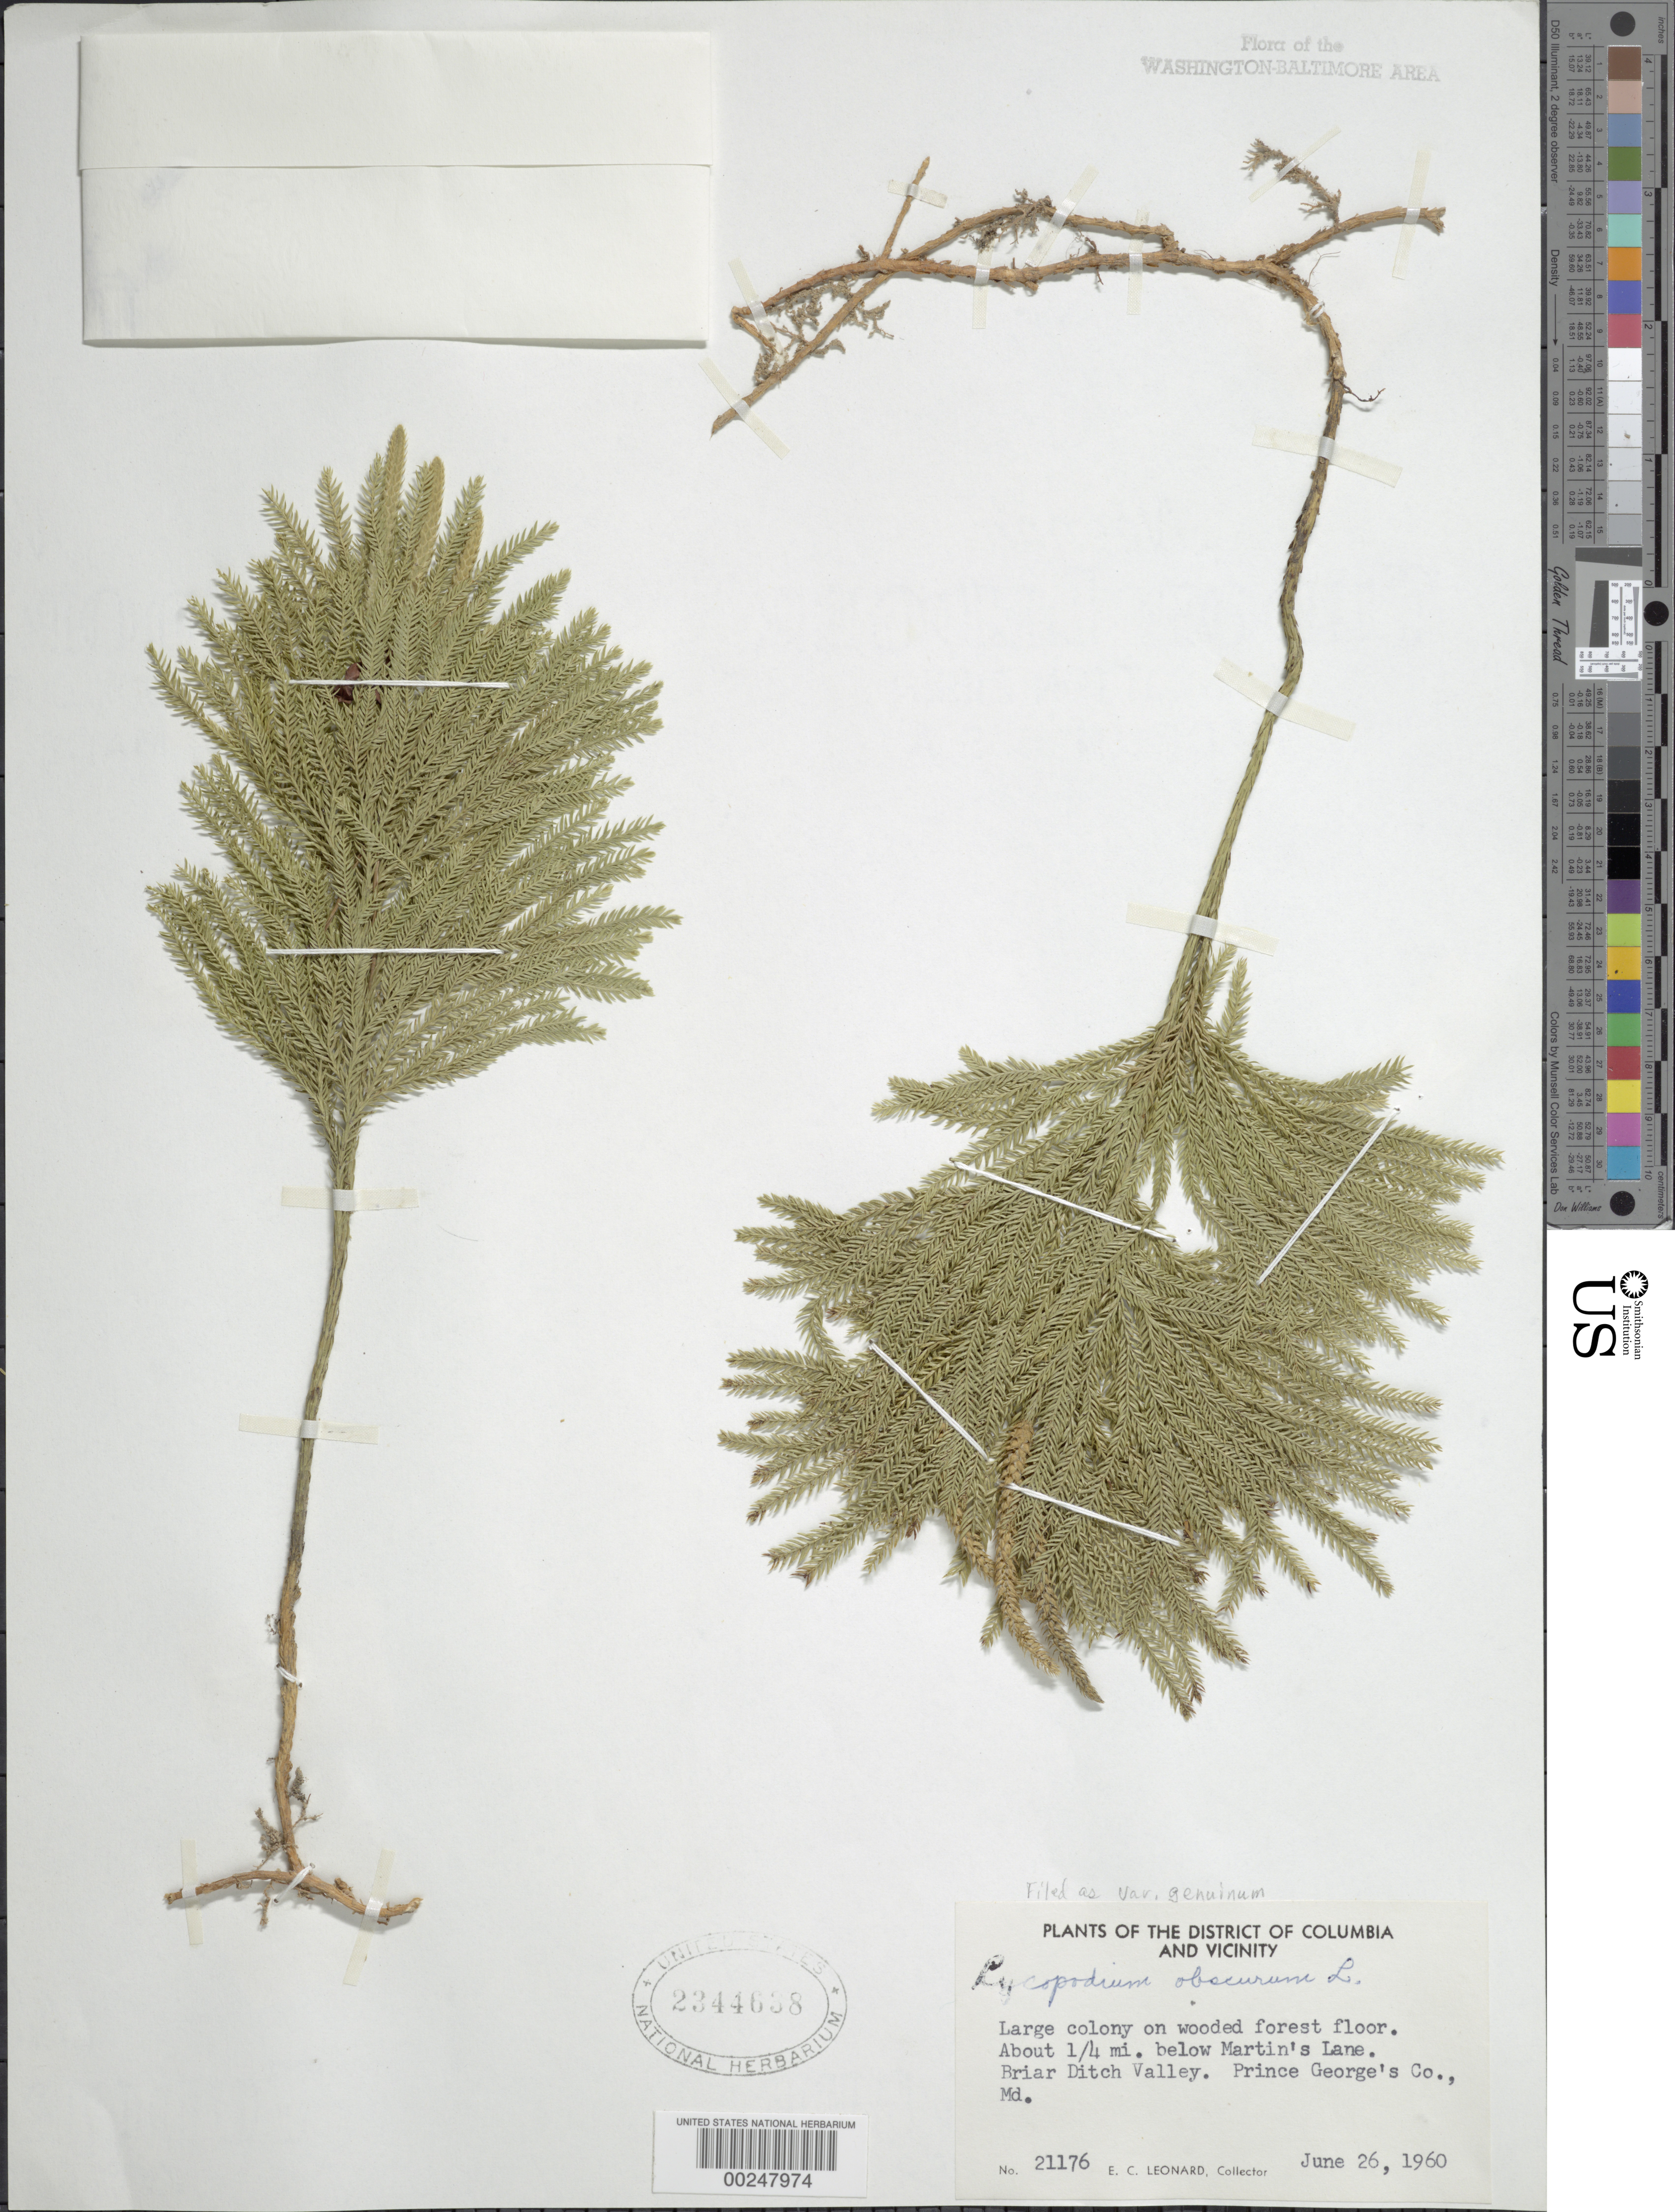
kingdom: Plantae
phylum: Tracheophyta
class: Lycopodiopsida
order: Lycopodiales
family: Lycopodiaceae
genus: Dendrolycopodium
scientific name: Dendrolycopodium obscurum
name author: (L.) A. Haines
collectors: E. C. Leonard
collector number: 21176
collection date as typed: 26 Jun 1960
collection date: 1960-06-26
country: United States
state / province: Maryland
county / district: Prince George's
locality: Below Martins Lane, Briar Ditch Valley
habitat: On wooded forest floor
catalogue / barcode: US 2344638